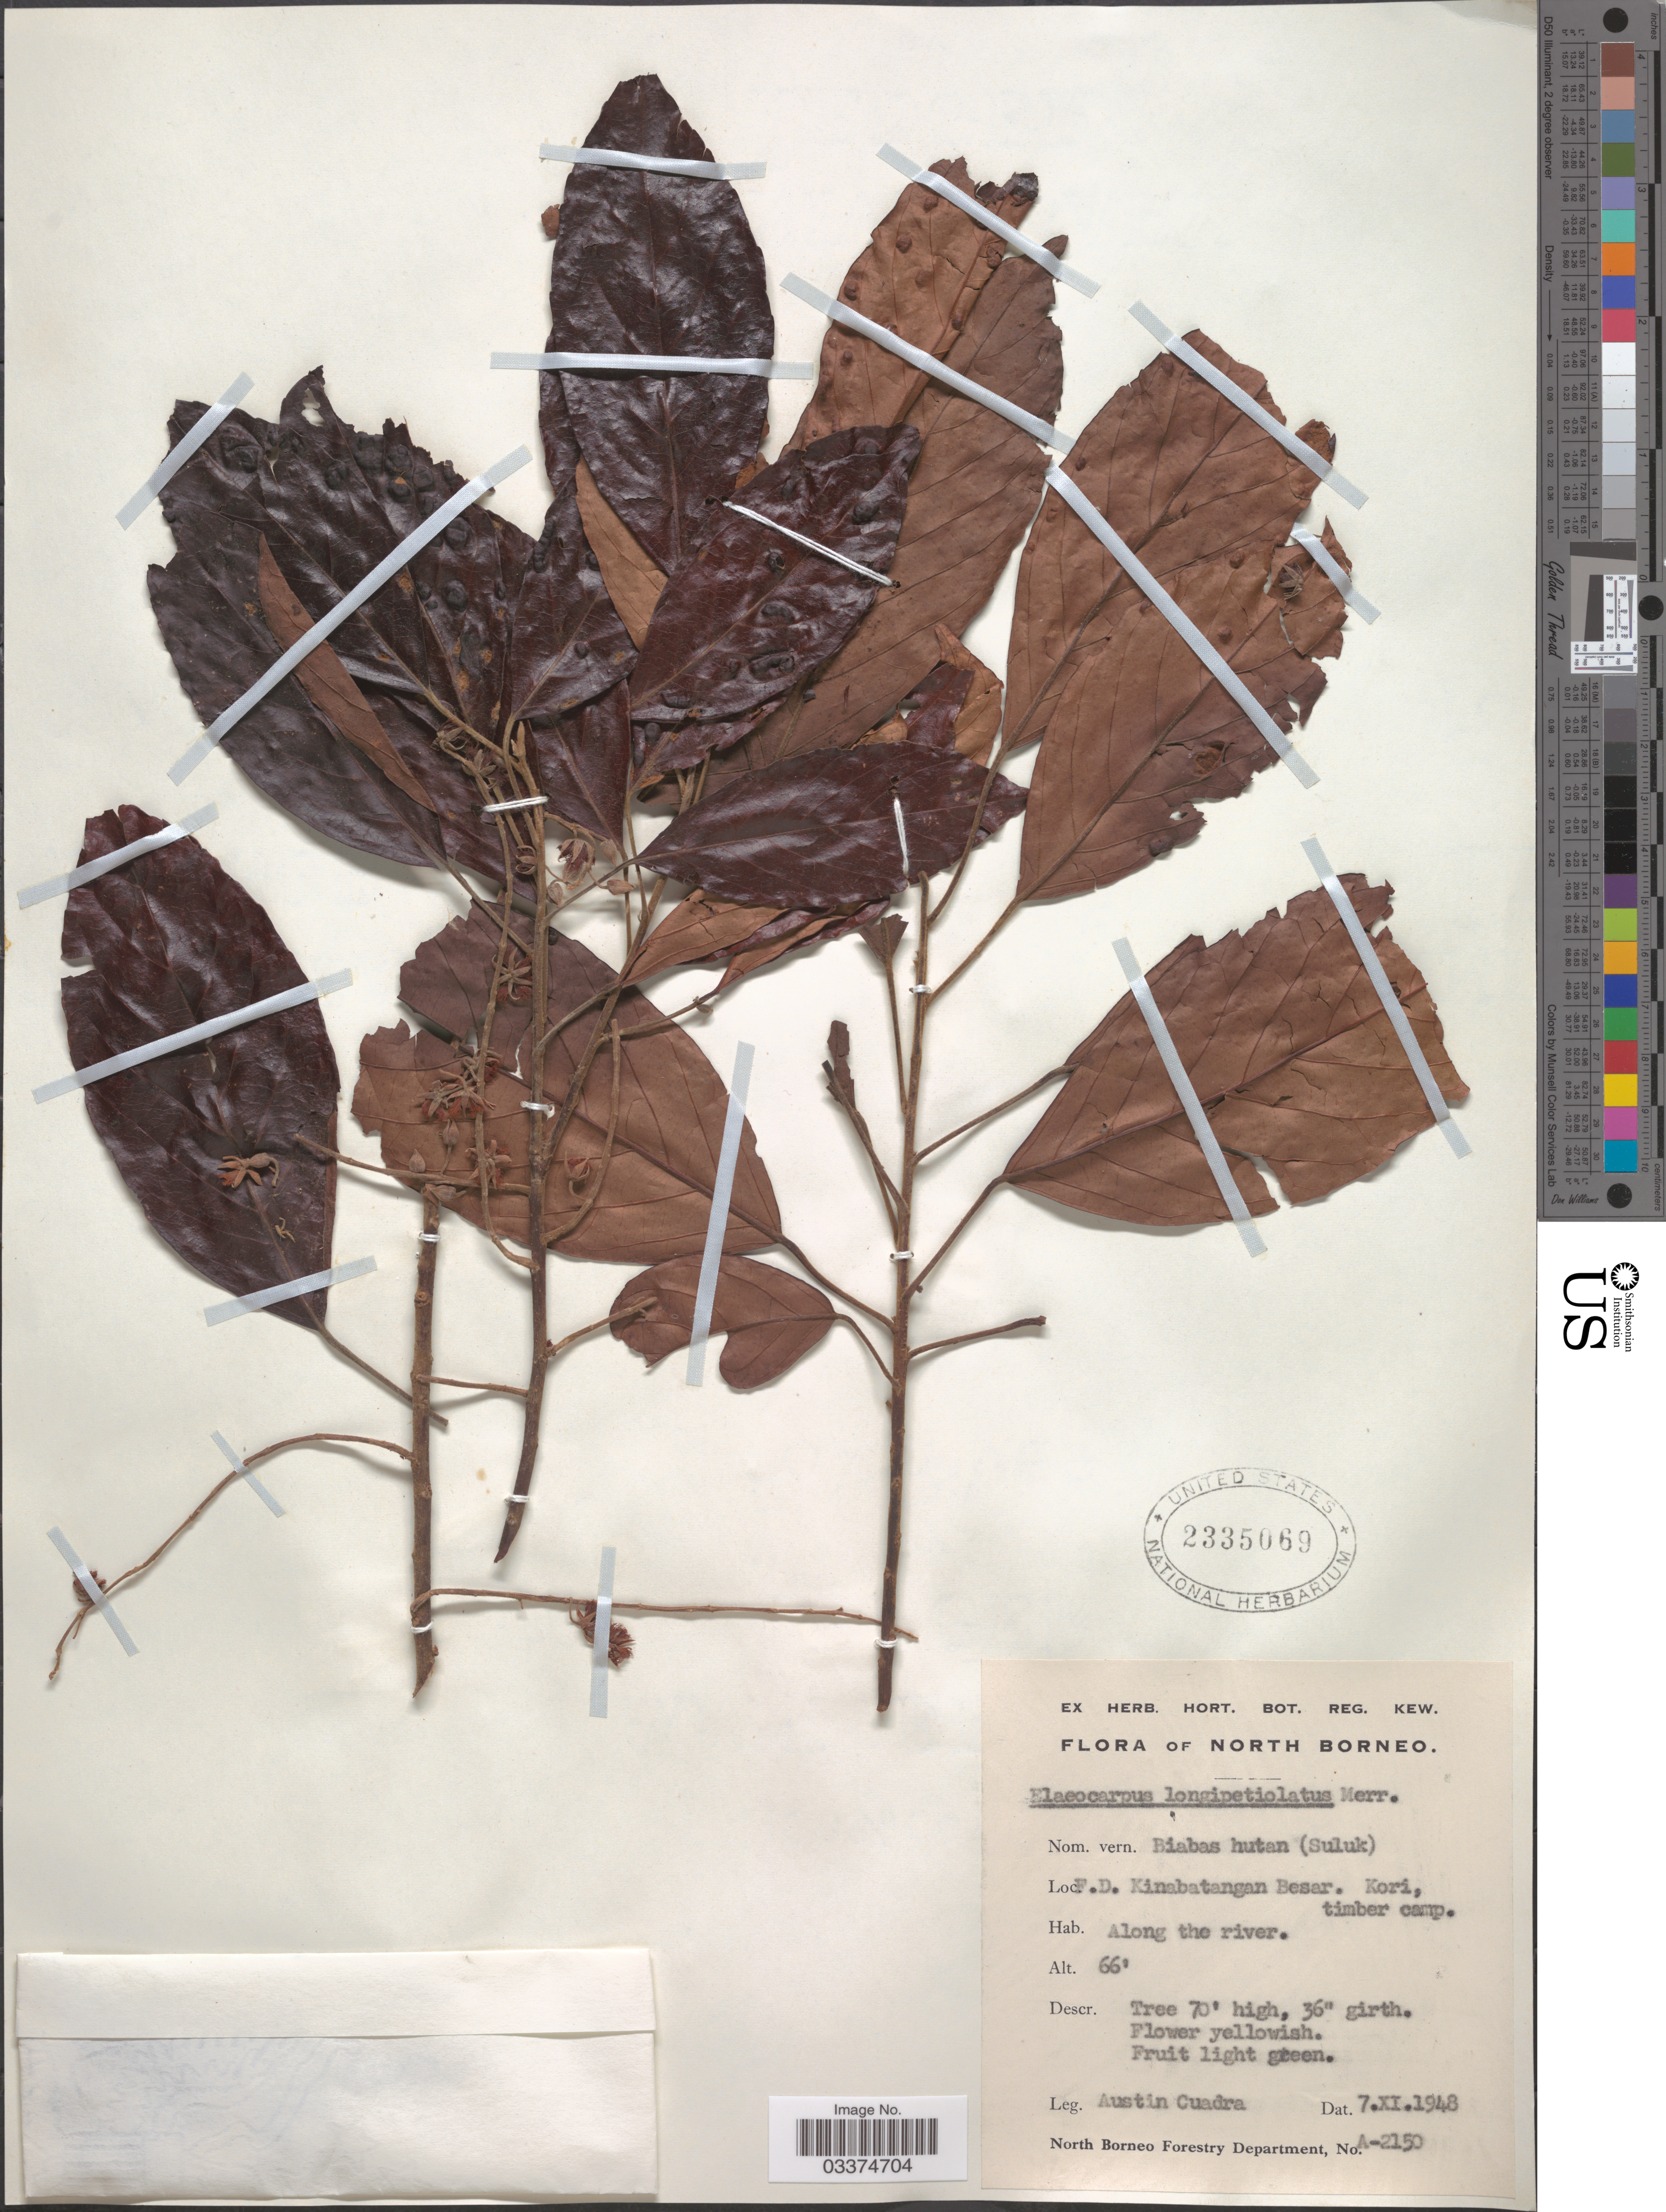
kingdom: Plantae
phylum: Tracheophyta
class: Magnoliopsida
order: Oxalidales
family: Elaeocarpaceae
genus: Elaeocarpus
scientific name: Elaeocarpus stipularis var. longipetiolatus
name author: Merr.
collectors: A. Cuadra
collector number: A-2150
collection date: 1948-11-07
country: Malaysia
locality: North borneo. F.D. Kinabatangan Besar. Kori, timber camp.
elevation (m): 20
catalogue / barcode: US 2335069